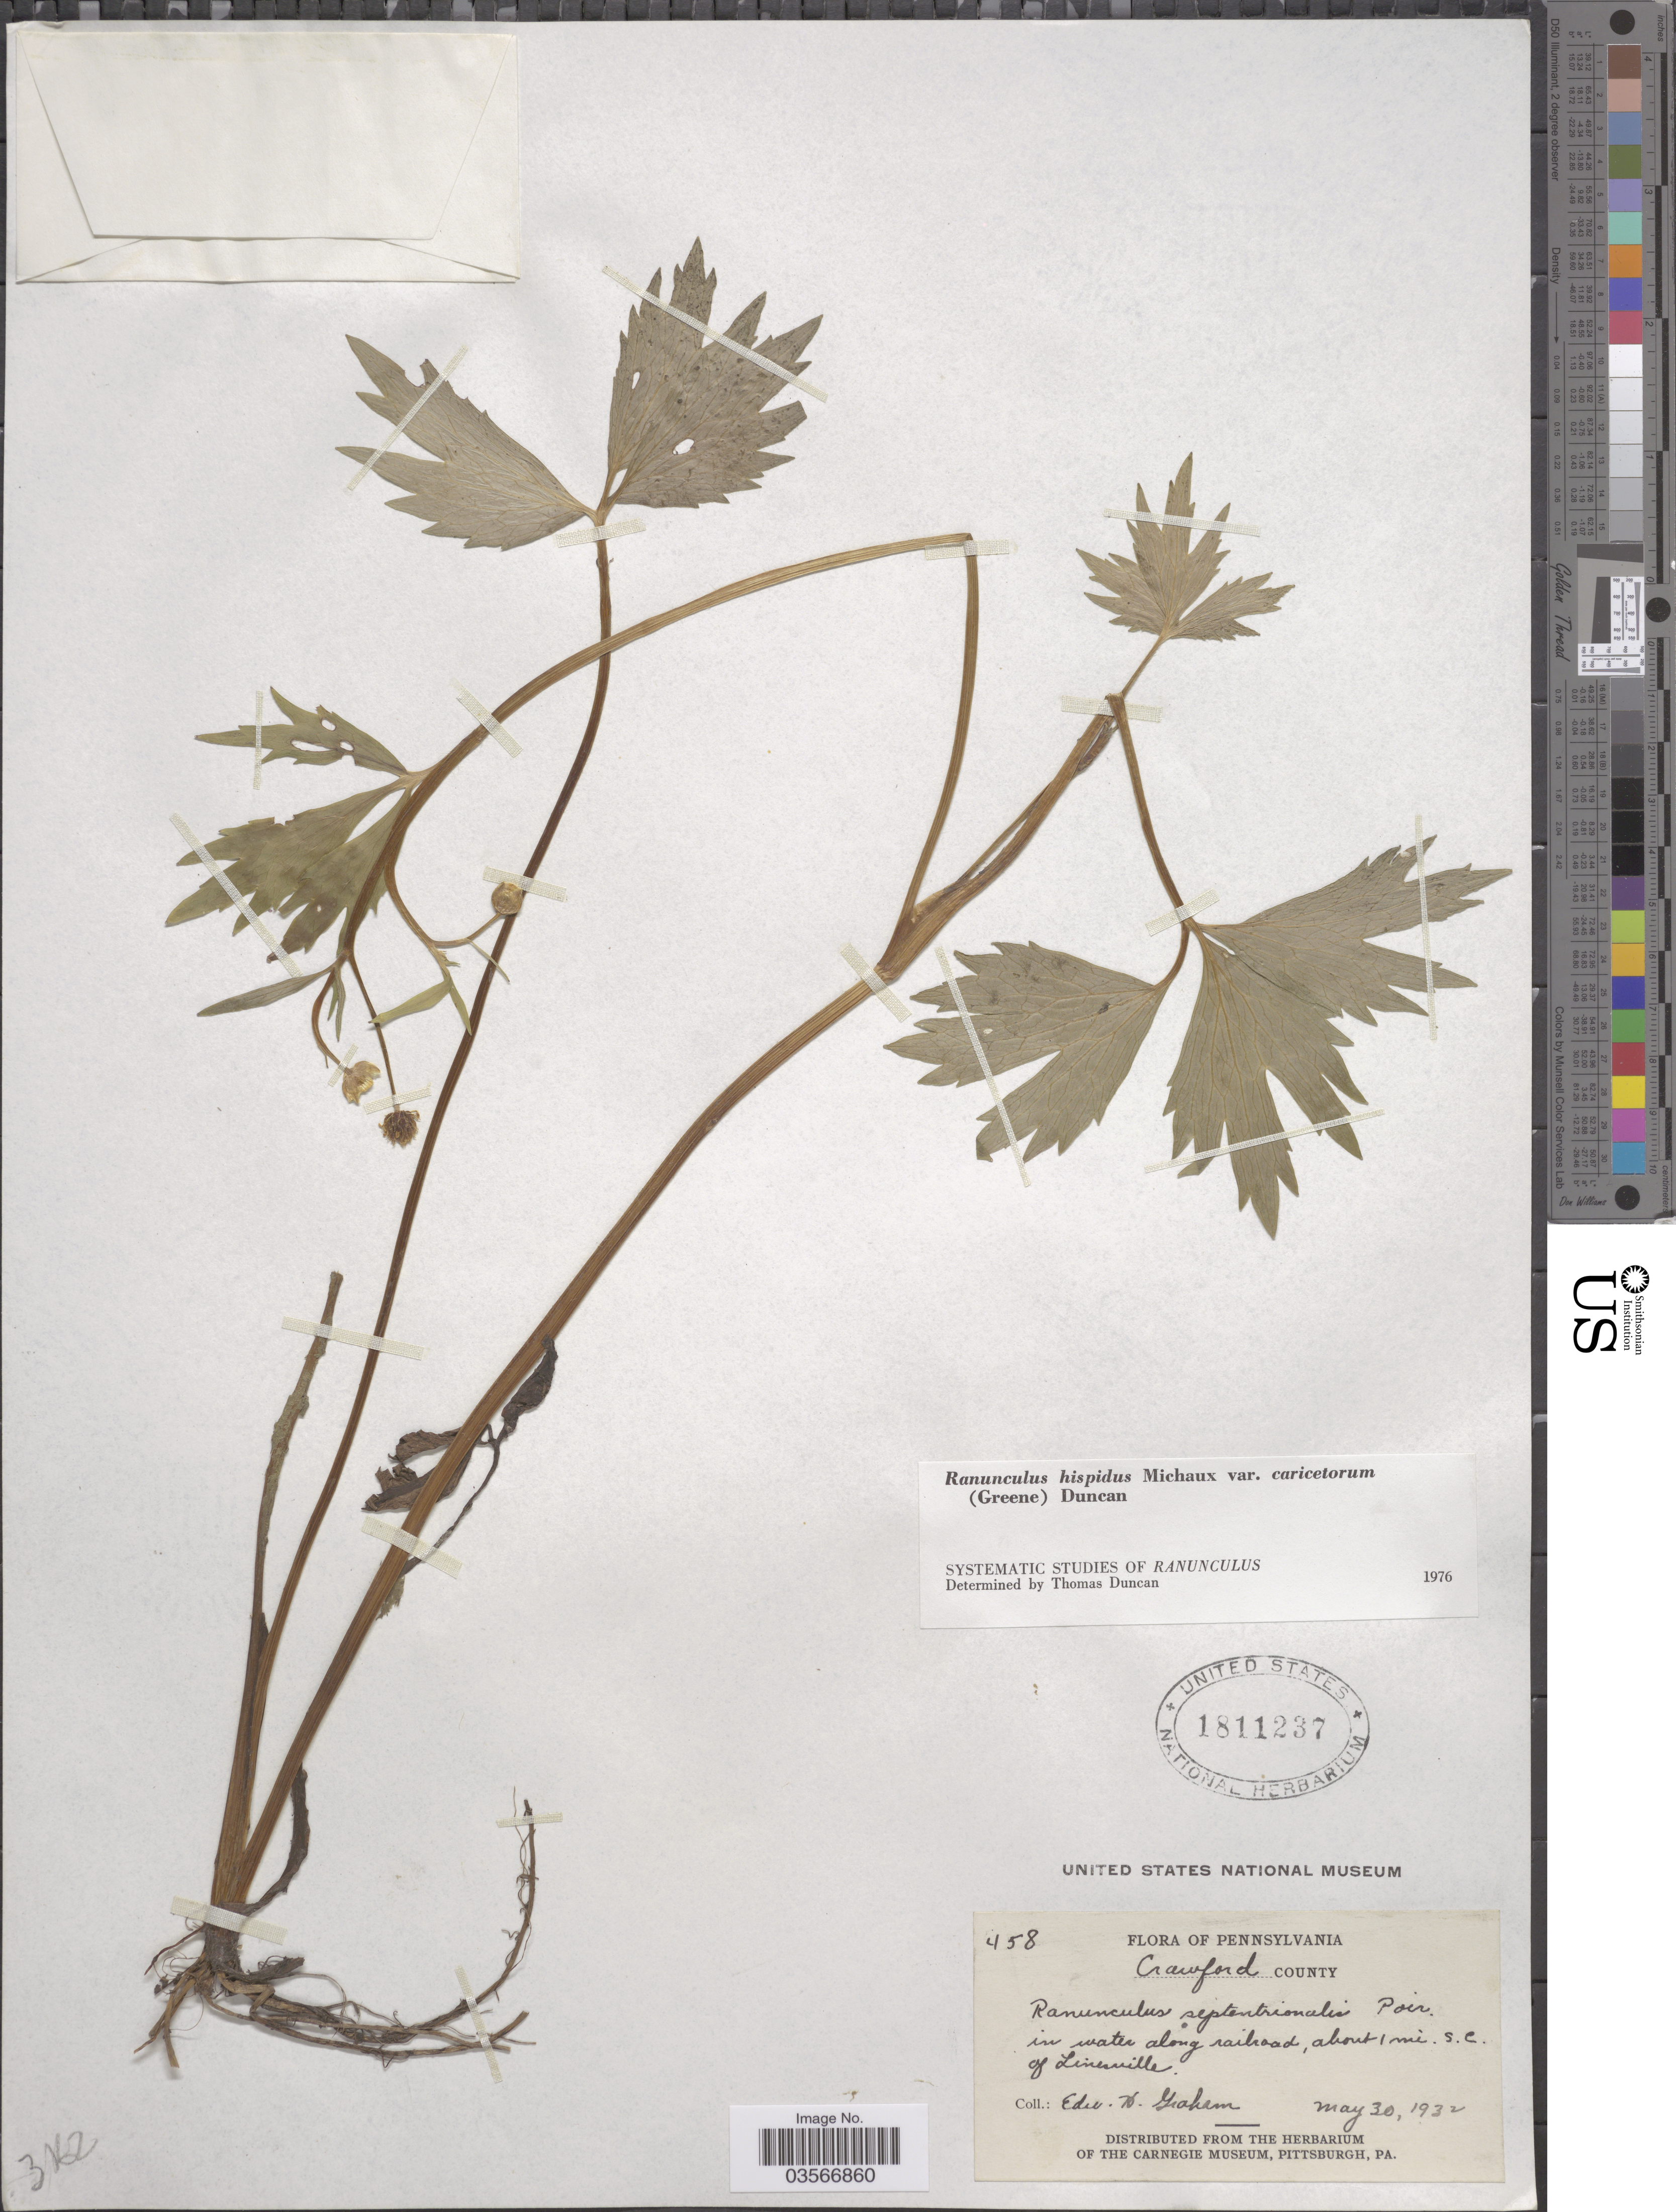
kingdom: Plantae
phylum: Tracheophyta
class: Magnoliopsida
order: Ranunculales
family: Ranunculaceae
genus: Ranunculus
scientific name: Ranunculus hispidus var. caricetorum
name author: Michx.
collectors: E. H. Graham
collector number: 458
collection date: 1932-05-30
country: United States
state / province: Pennsylvania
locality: Crawford County. In water along railroad, about 1 mi. s.e. of Linesville.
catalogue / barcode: US 1811237